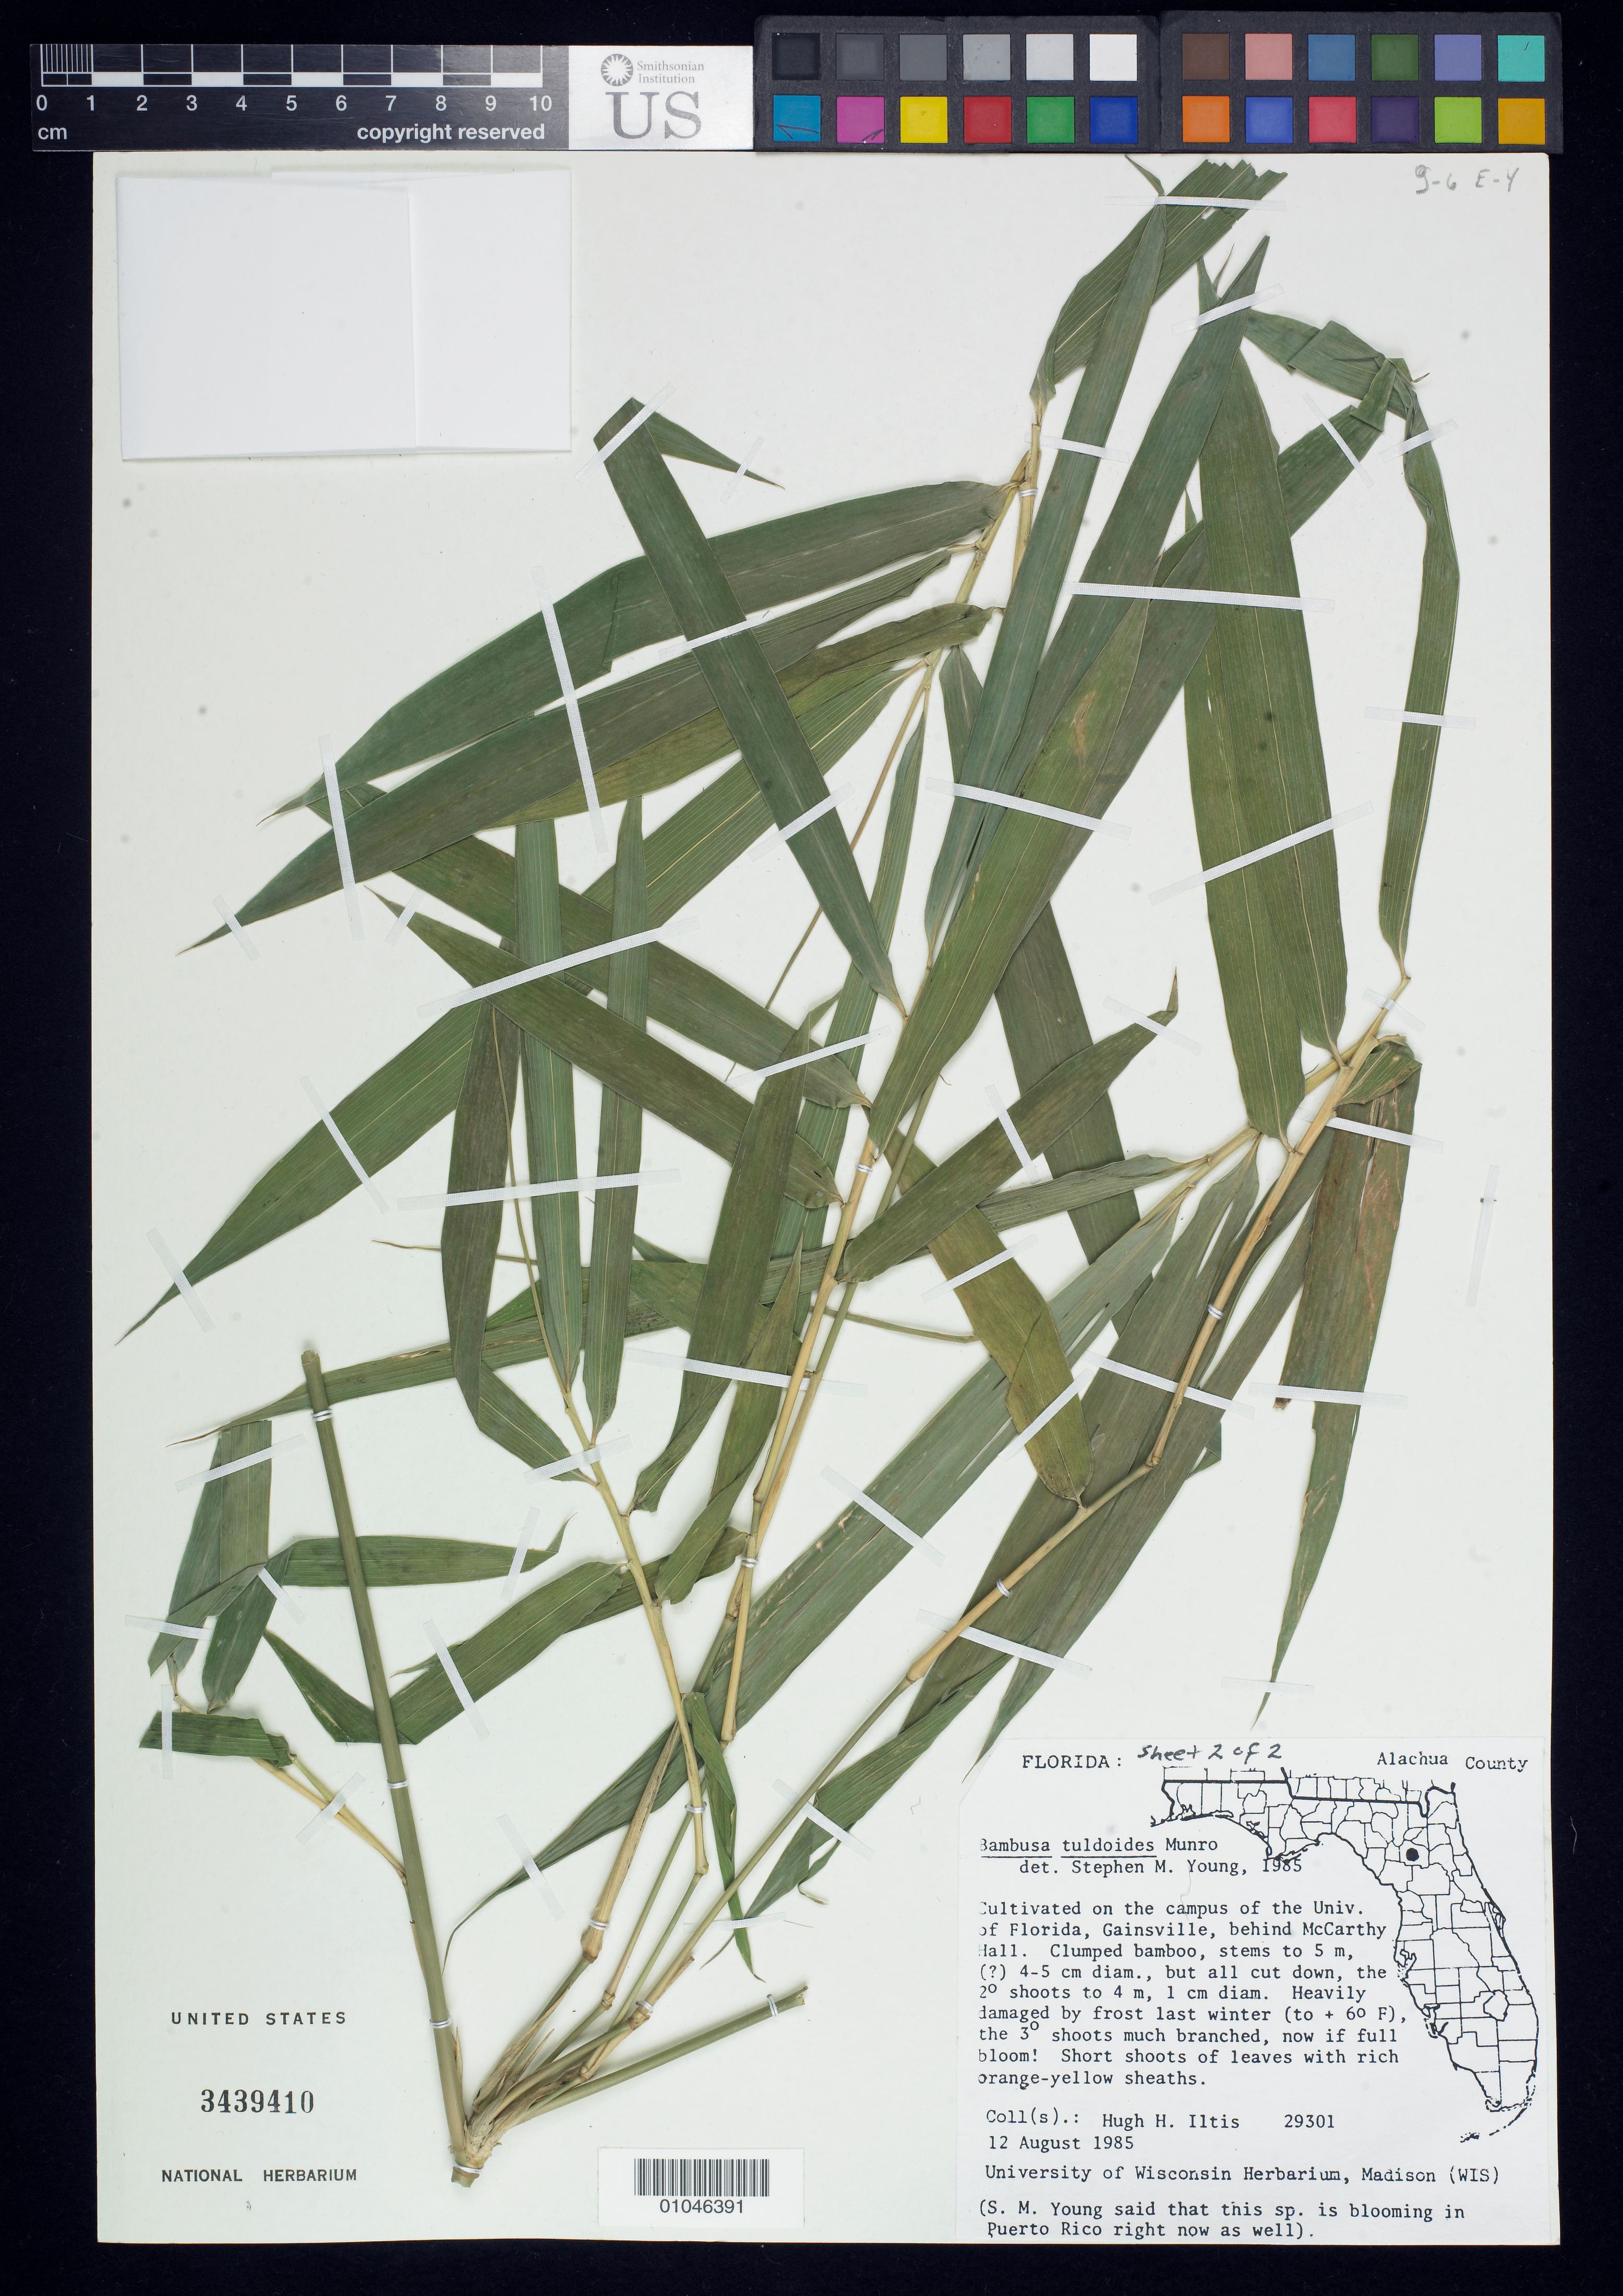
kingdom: Plantae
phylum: Tracheophyta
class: Liliopsida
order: Poales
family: Poaceae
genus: Bambusa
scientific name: Bambusa tuldoides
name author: Munro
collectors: H. H. Iltis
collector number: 29301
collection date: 1985-08-12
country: United States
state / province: Florida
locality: University of Florida, Gainsville, behind McCarthy Hall, Alachua County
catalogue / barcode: US 3439410